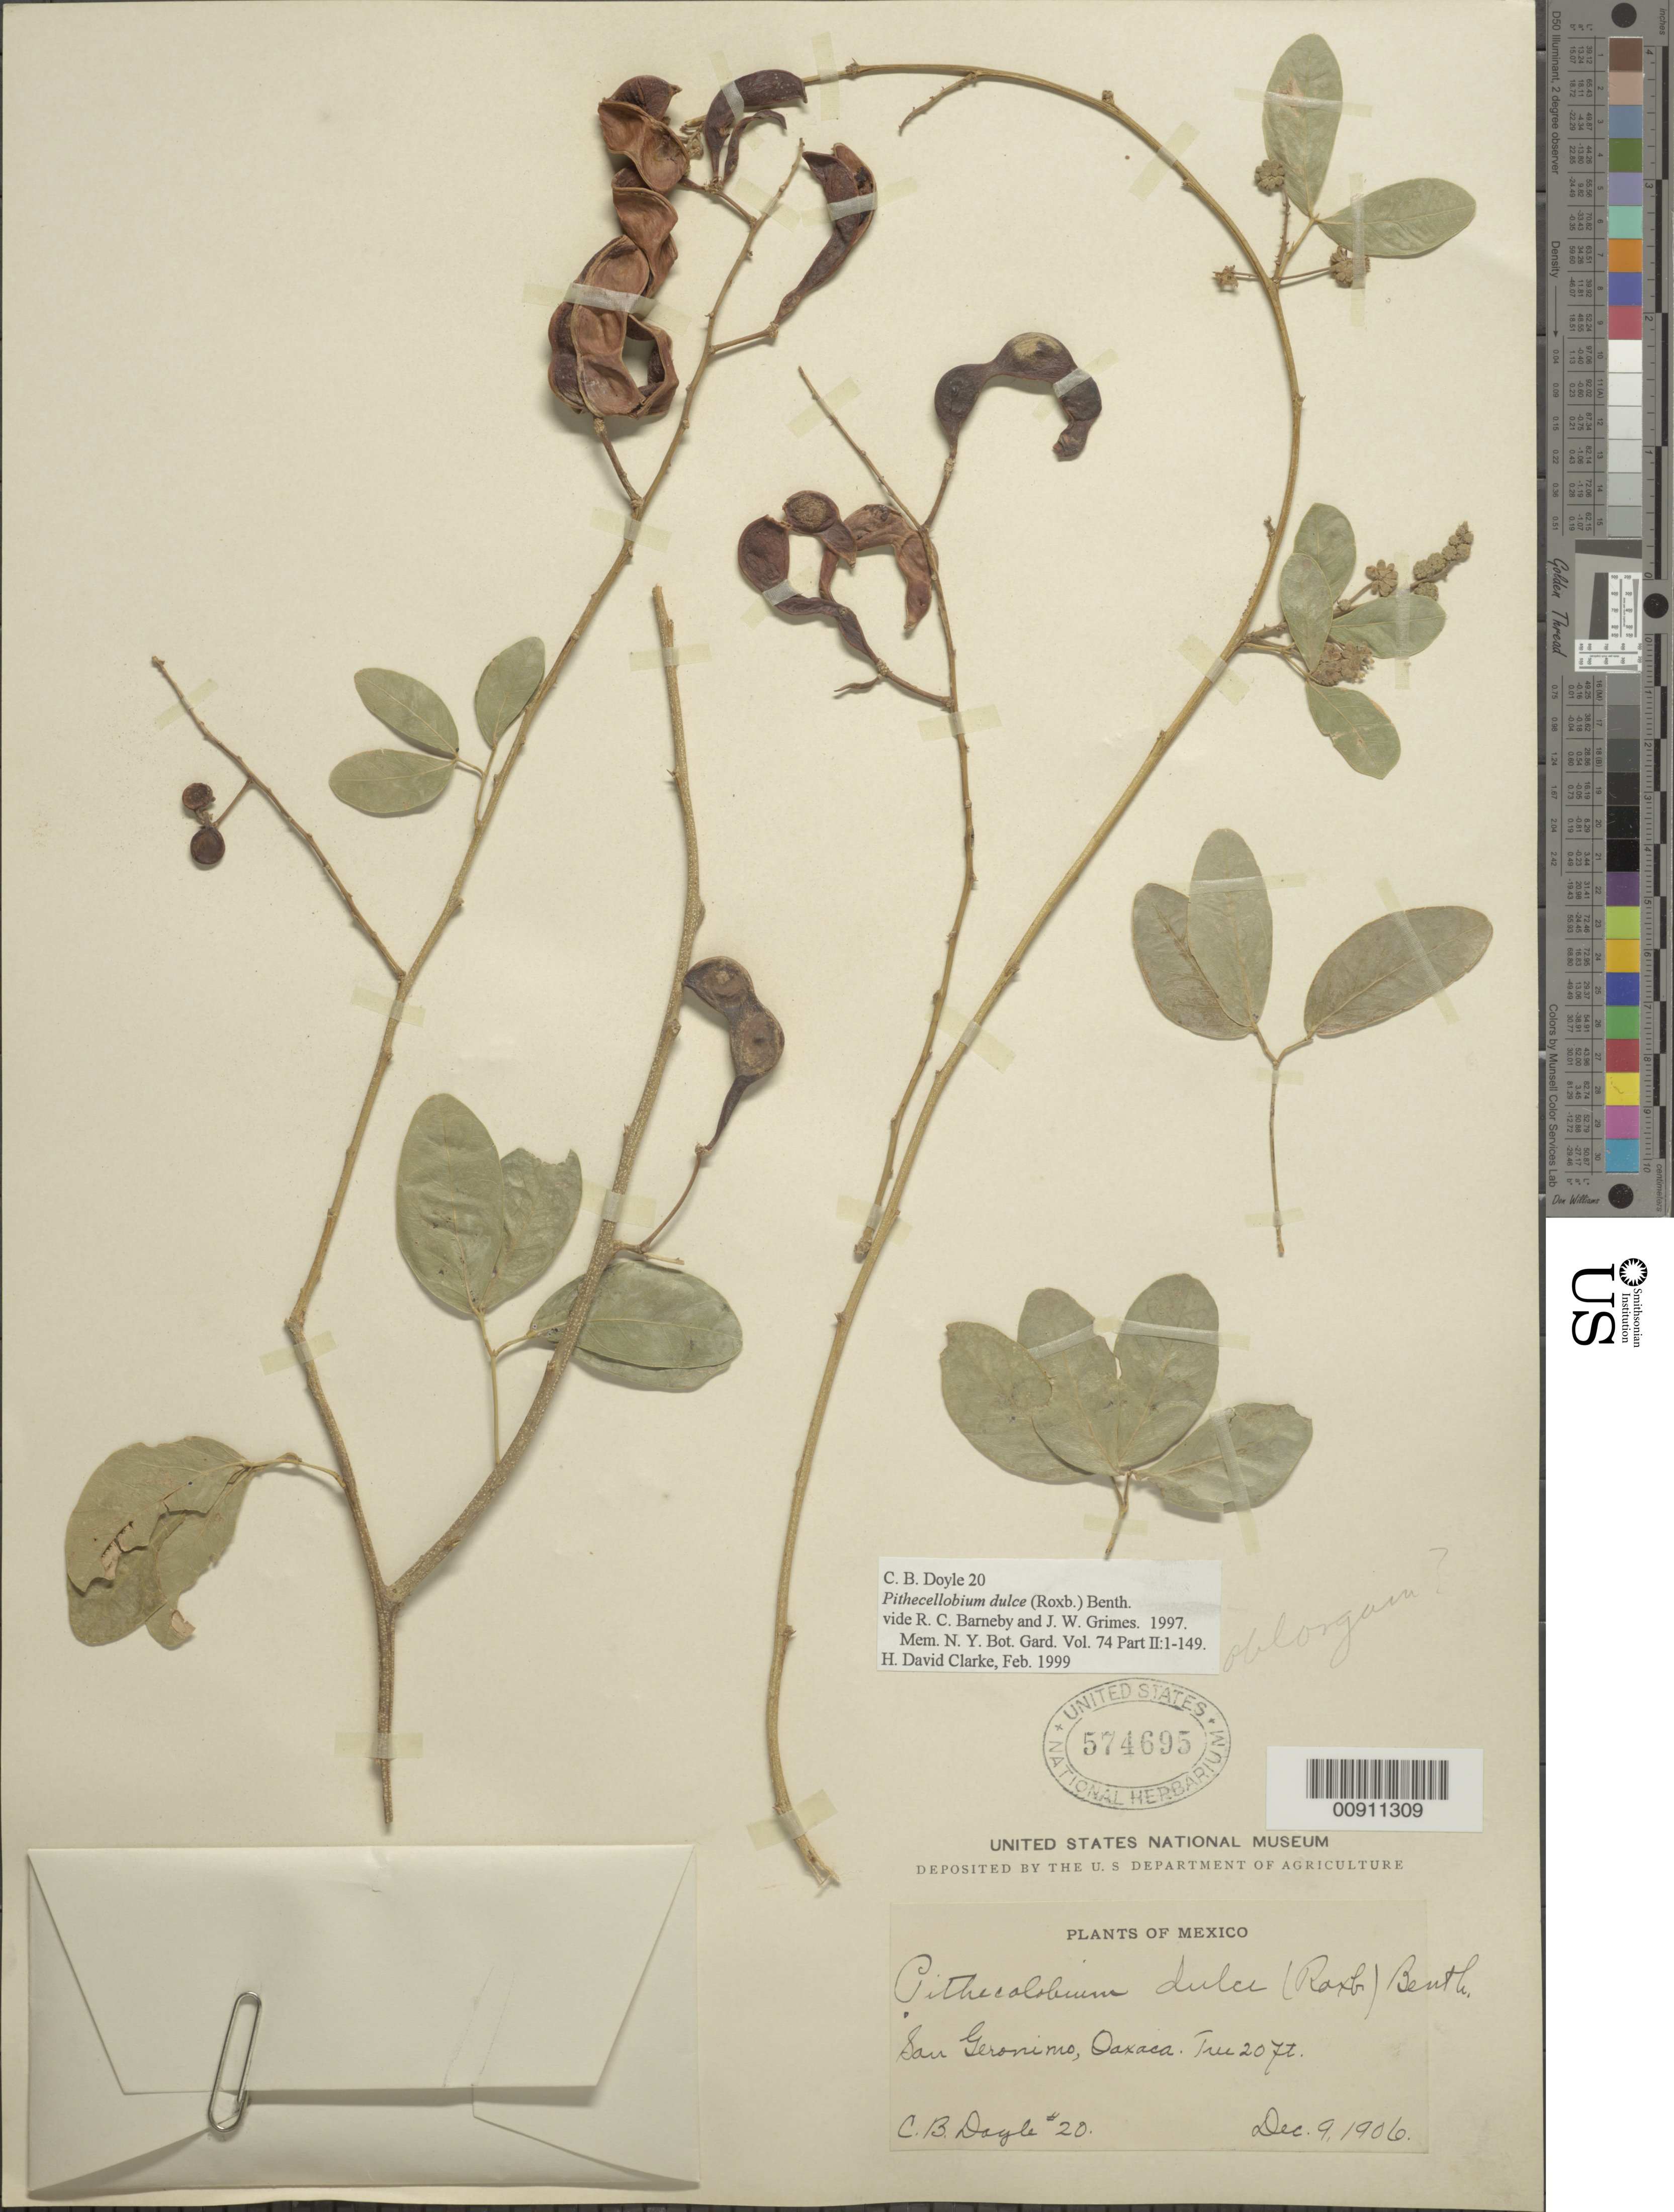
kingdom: Plantae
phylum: Tracheophyta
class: Magnoliopsida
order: Fabales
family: Fabaceae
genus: Pithecellobium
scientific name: Pithecellobium dulce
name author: (Roxb.) Benth.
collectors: C. Doyle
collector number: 20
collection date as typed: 09 Dec 1906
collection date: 1906-12-09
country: Mexico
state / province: Oaxaca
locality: San Geronimo, Oaxaca.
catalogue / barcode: US 574695